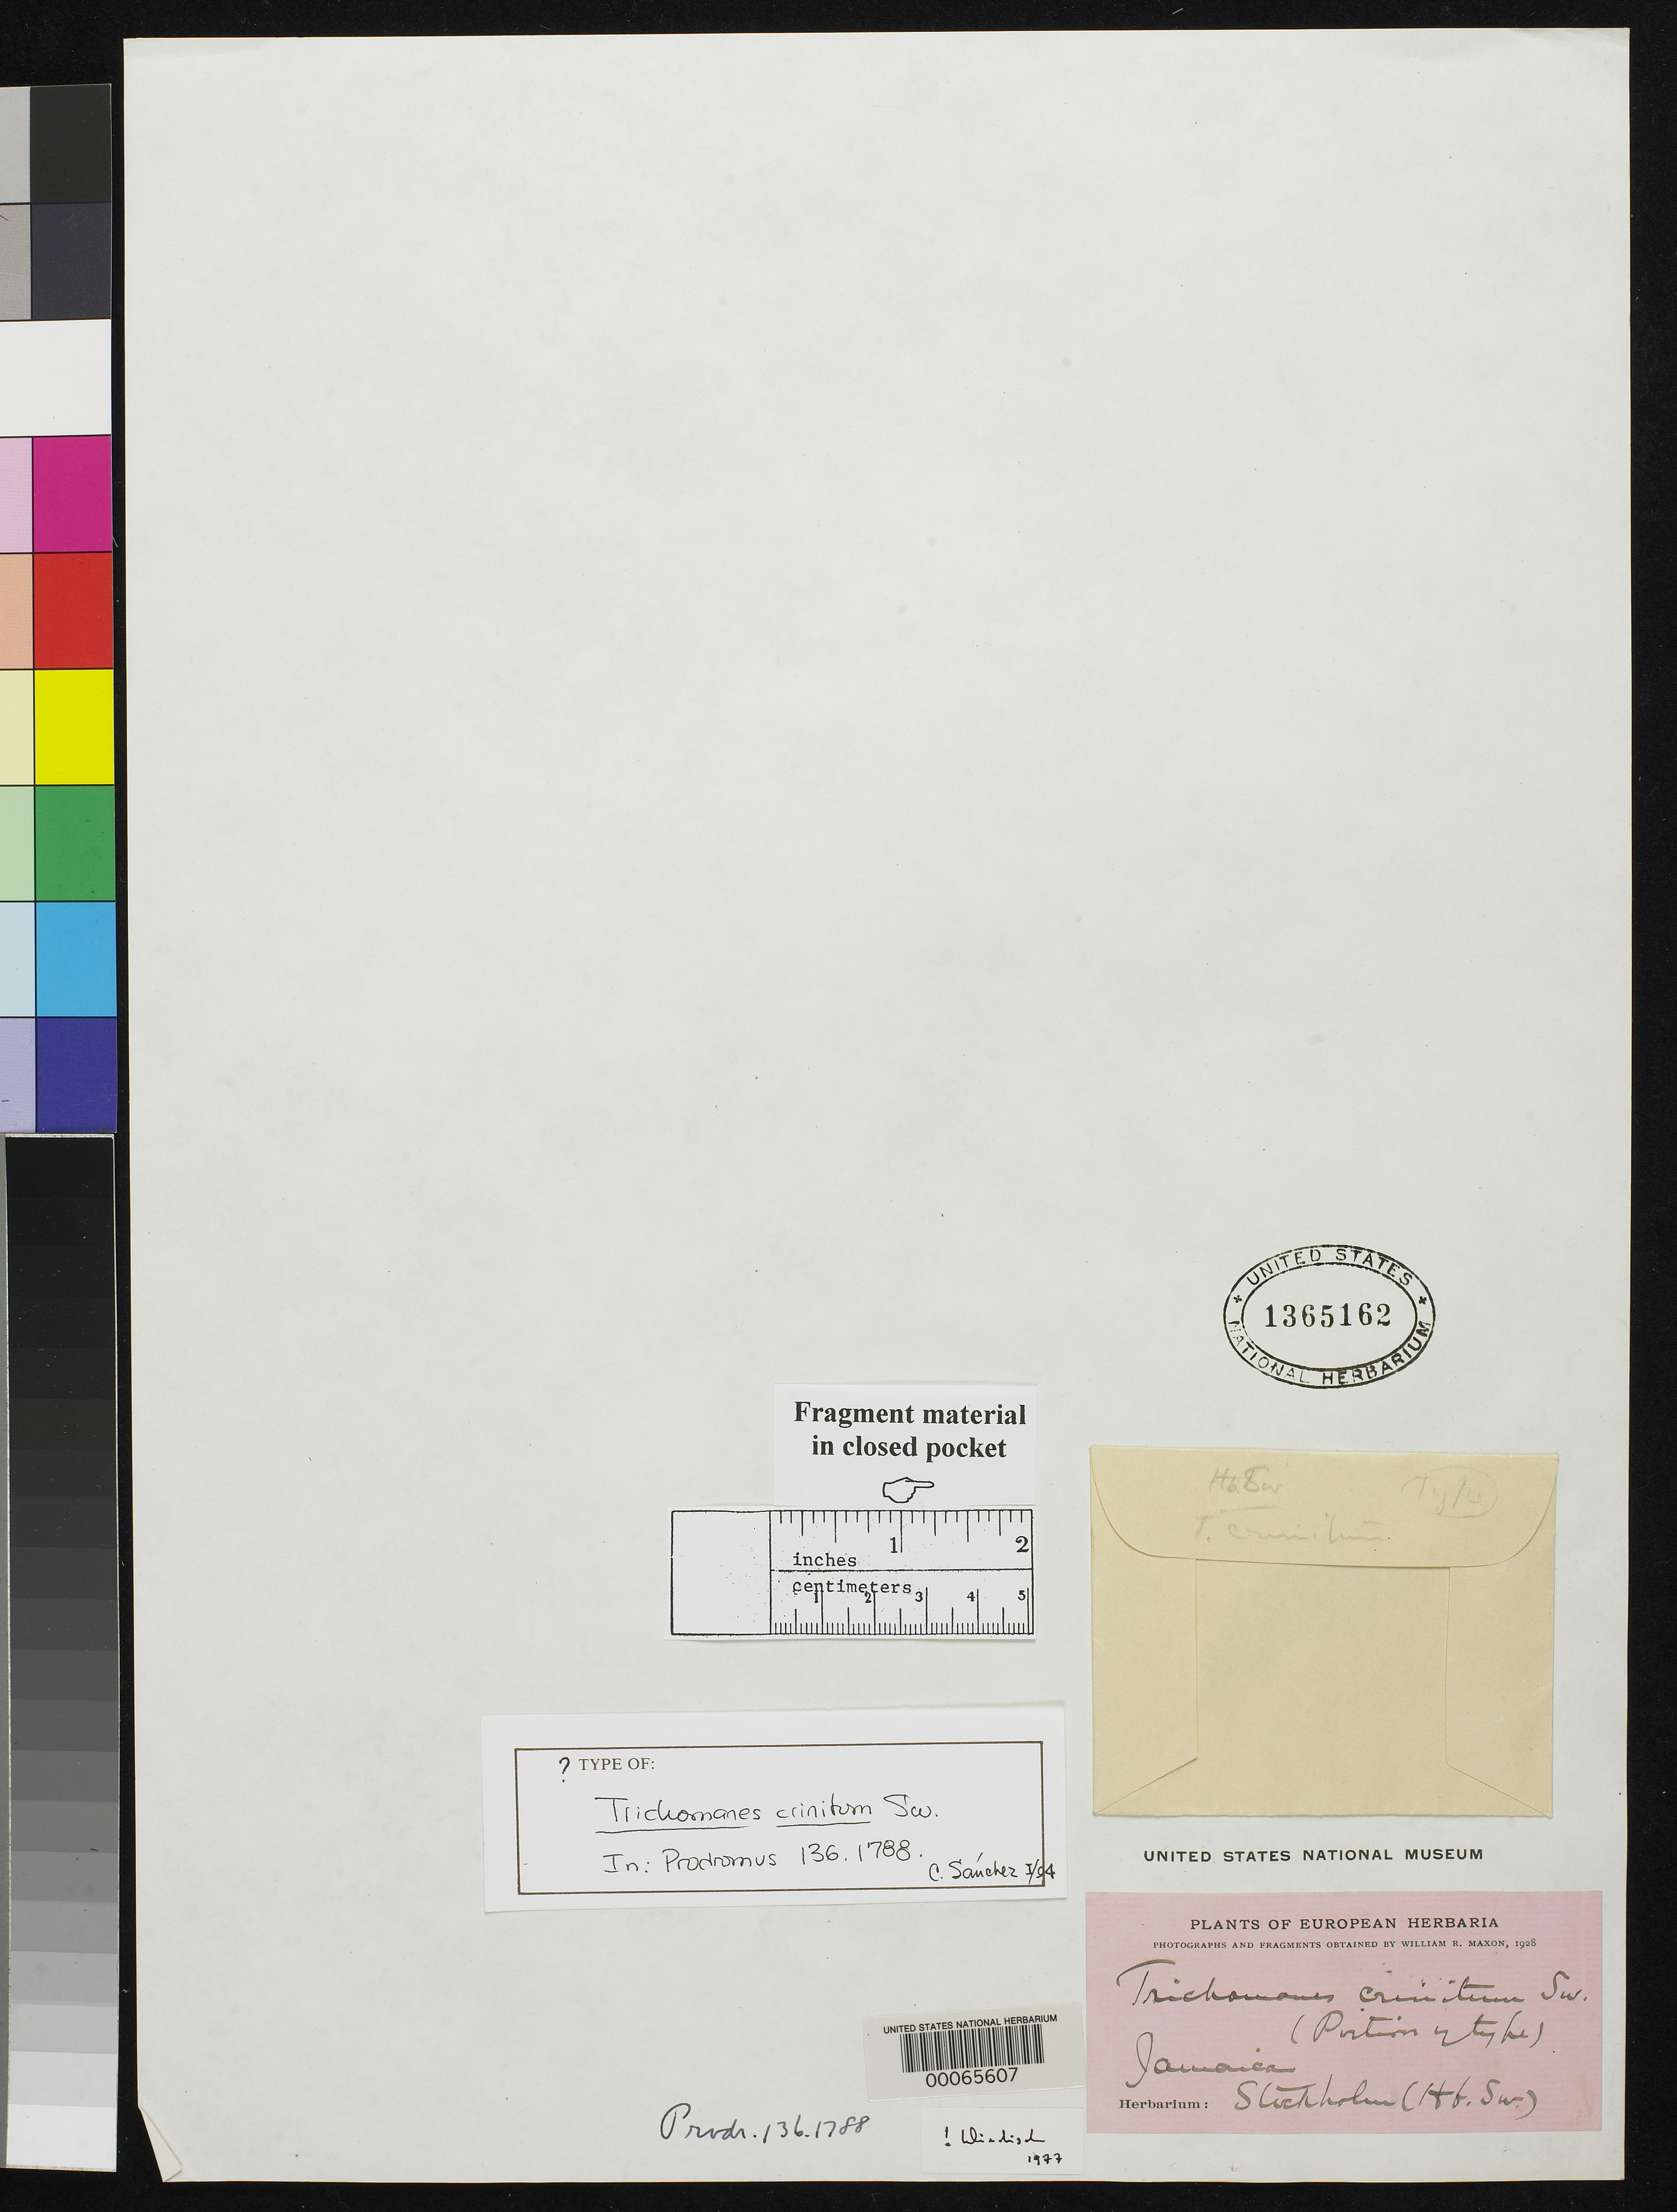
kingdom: Plantae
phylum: Tracheophyta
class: Polypodiopsida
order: Hymenophyllales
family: Hymenophyllaceae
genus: Trichomanes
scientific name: Trichomanes crinitum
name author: Sw.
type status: Type Fragment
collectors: O. P. Swartz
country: Jamaica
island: Greater Antilles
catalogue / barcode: US 1365162